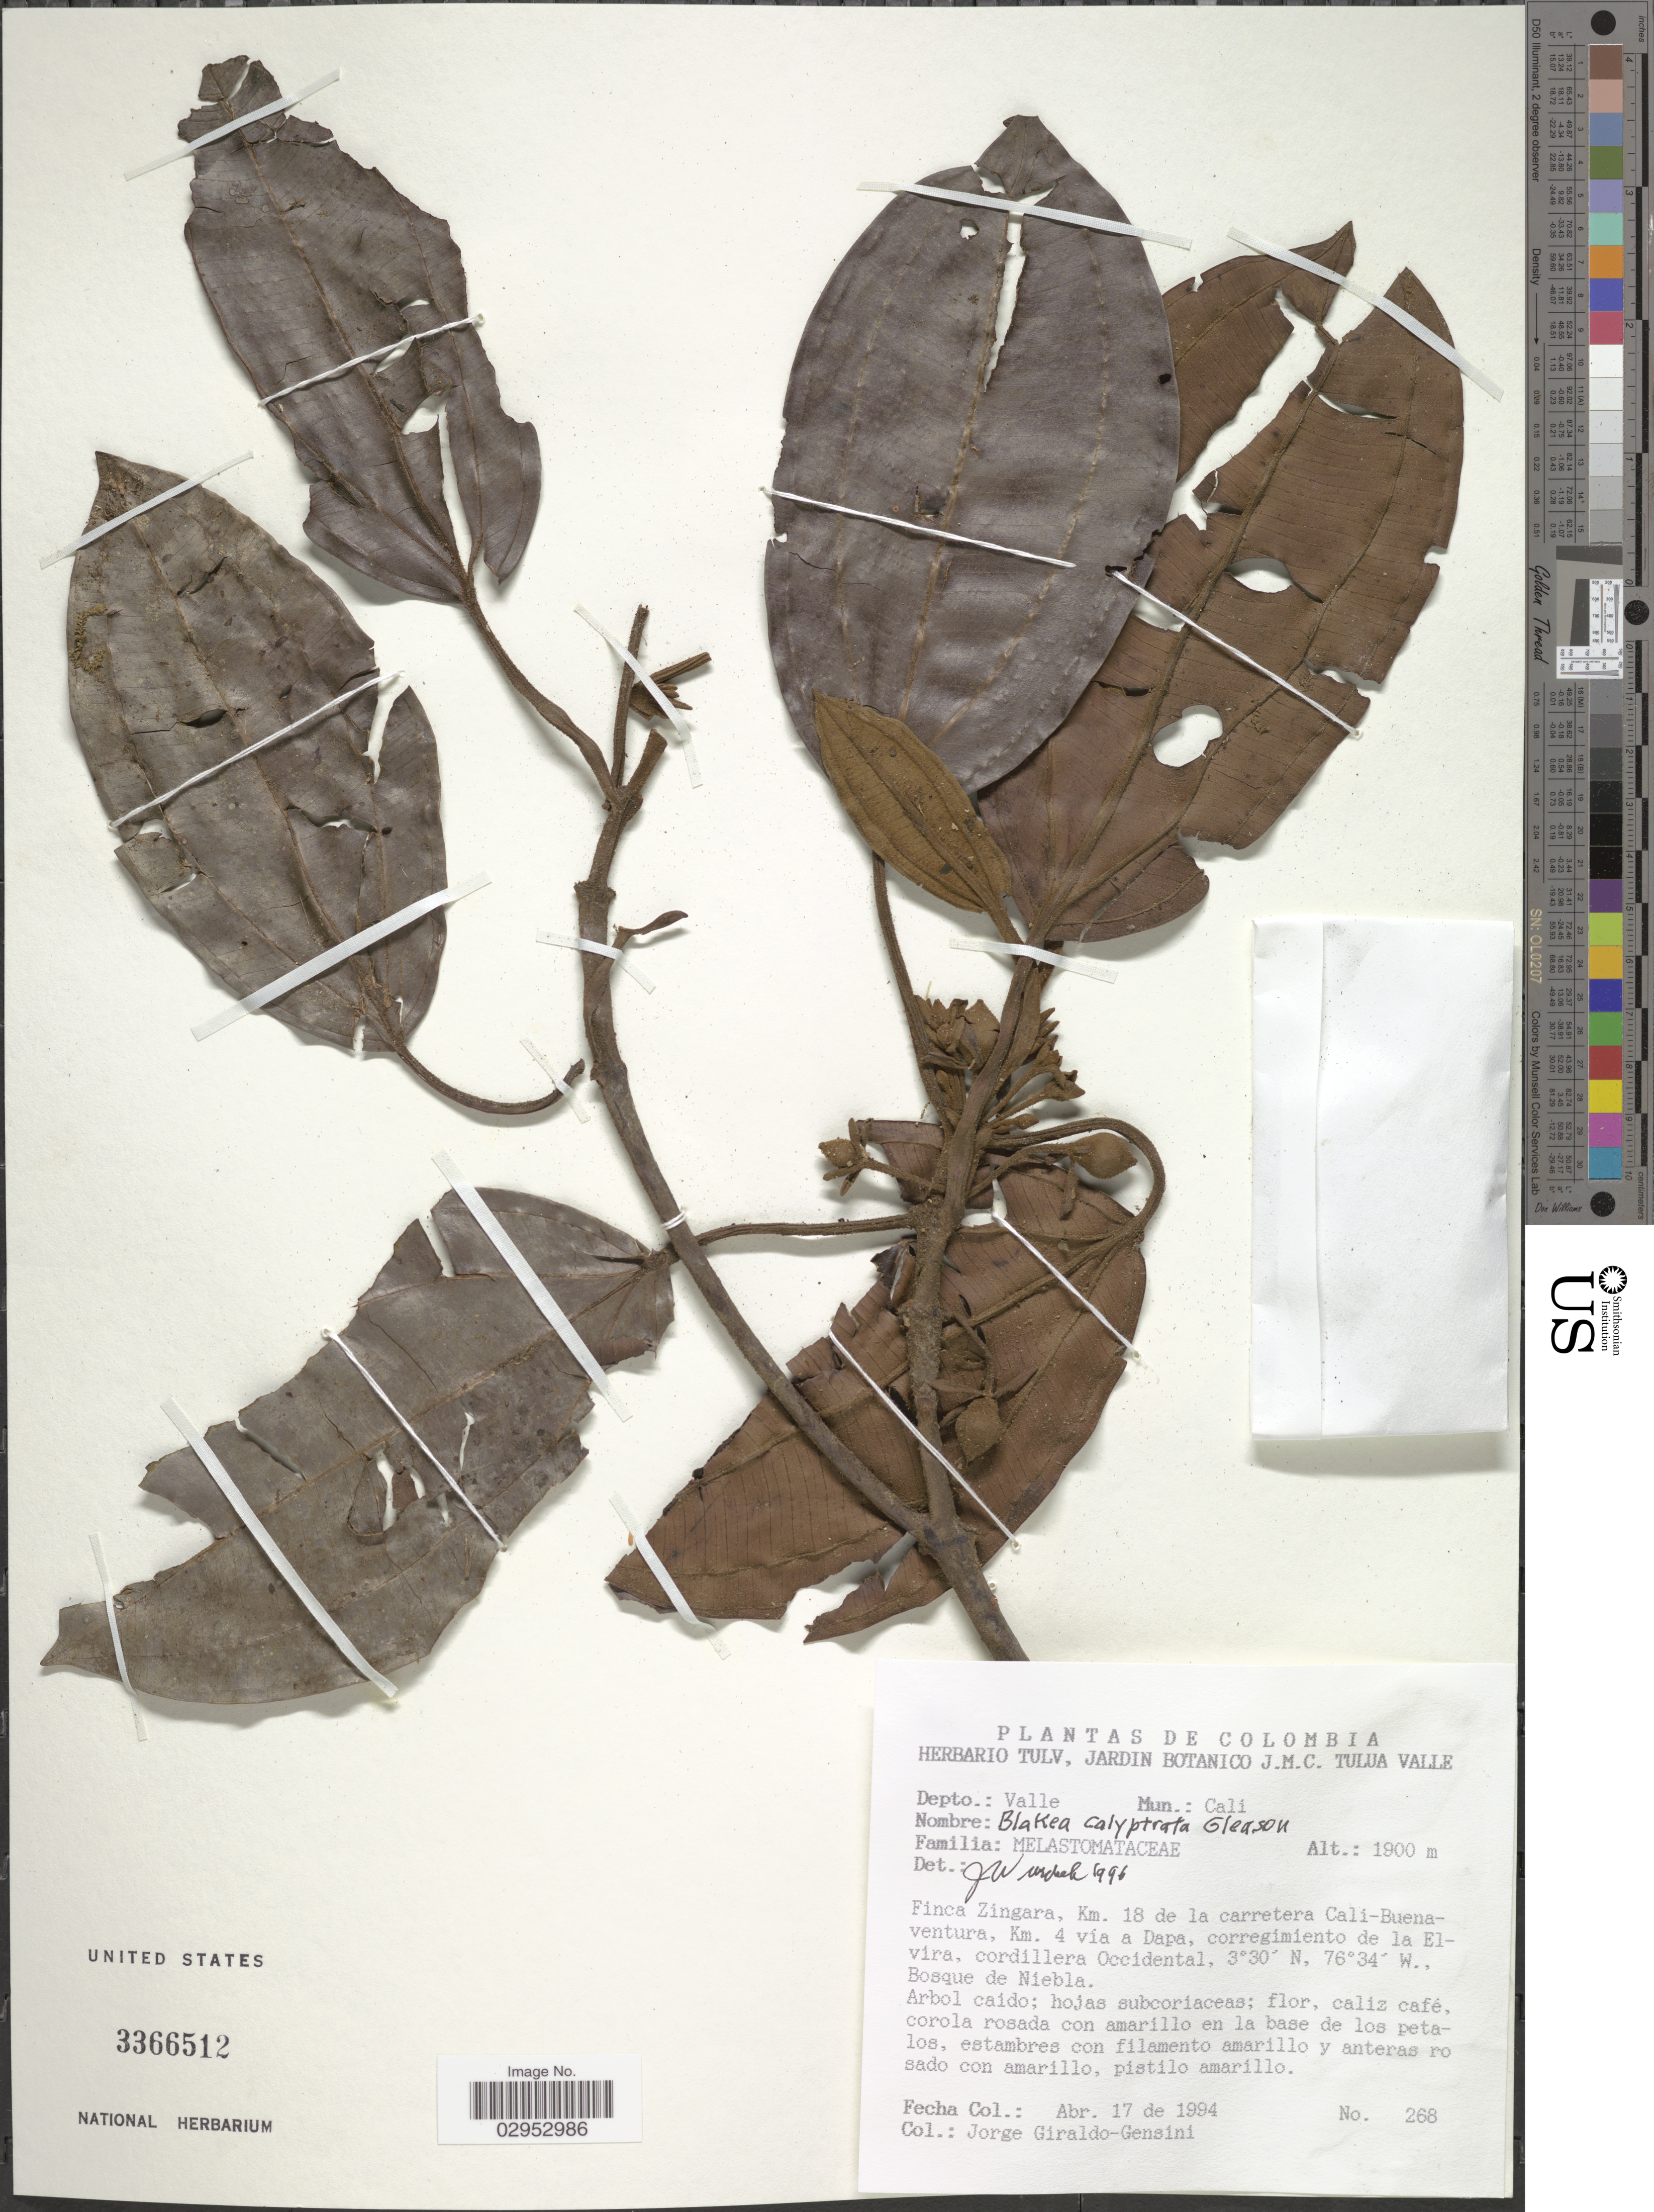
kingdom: Plantae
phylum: Tracheophyta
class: Magnoliopsida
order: Myrtales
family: Melastomataceae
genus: Blakea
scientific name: Blakea calyptrata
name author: Gleason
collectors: J. Giraldo-Gensini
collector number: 268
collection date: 1994-04-17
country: Colombia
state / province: Valle del Cauca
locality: Depto.: Valle, Mun.: Cali. Finca Zingara, Km. 18 de la carretera Cali-Buenaventura, Km. 4 vía a Dapa, corregimiento de la Elvira, cordillera Occidental.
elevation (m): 1900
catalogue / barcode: US 3366512